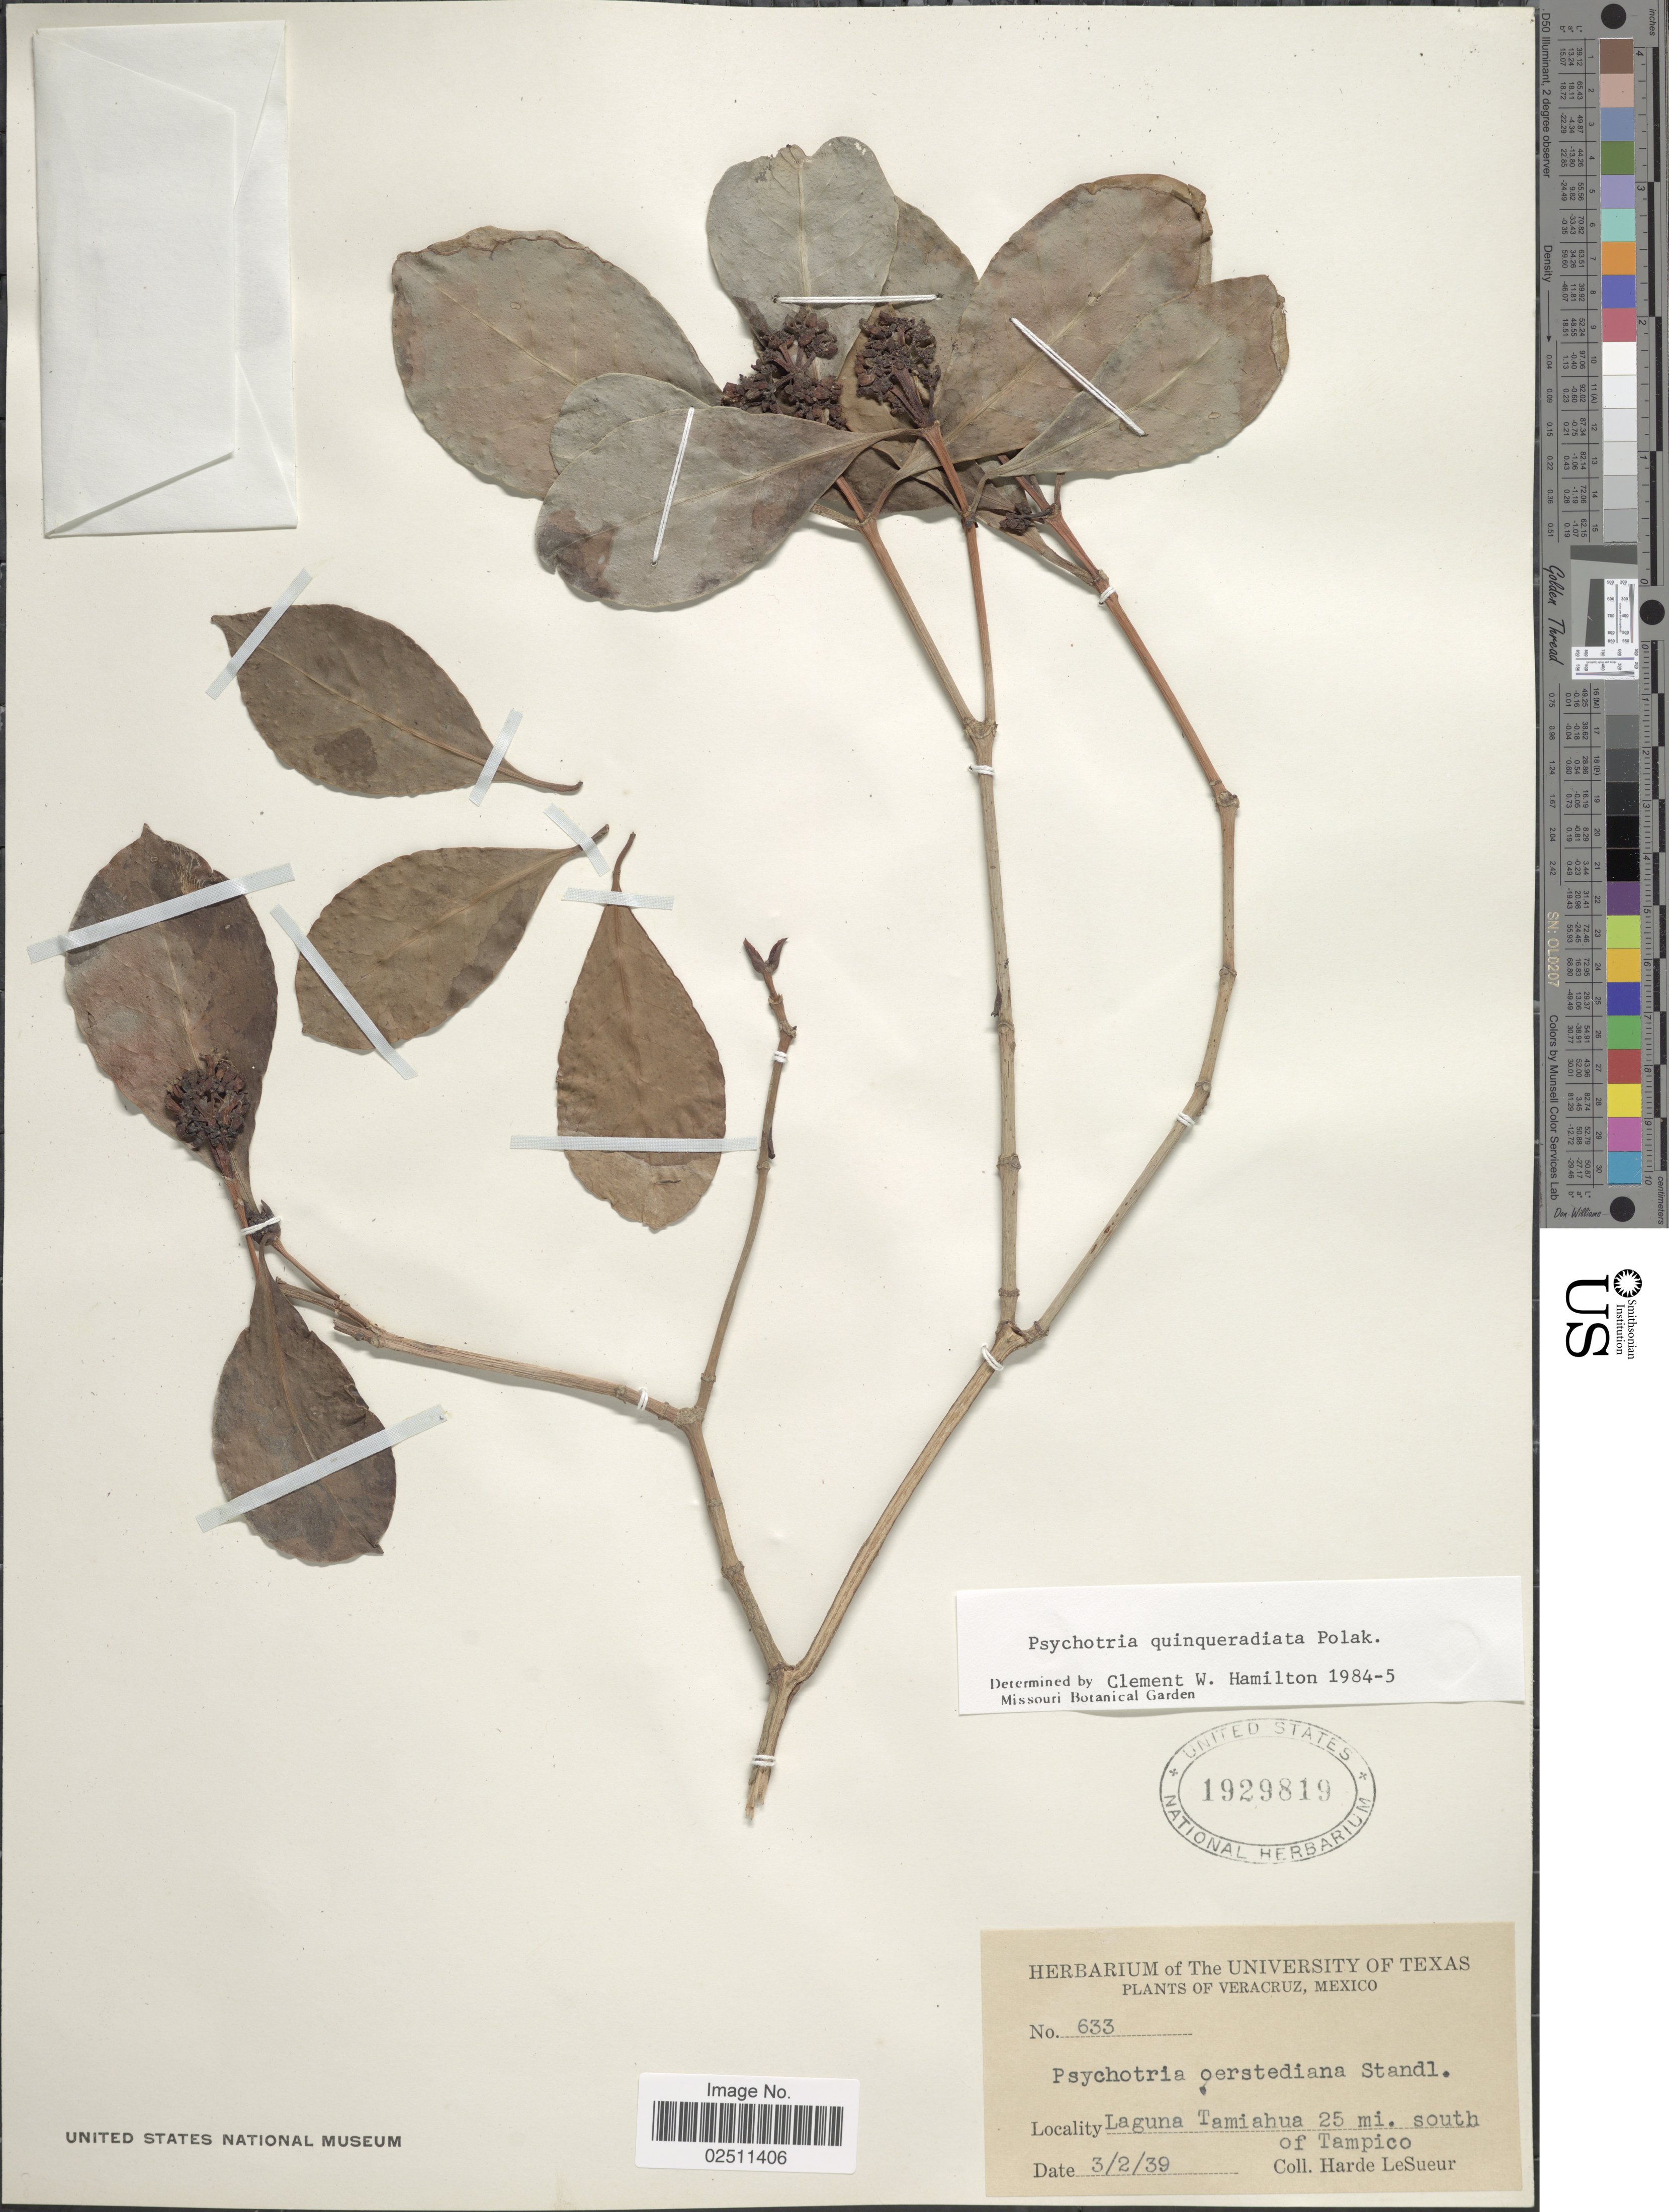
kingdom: Plantae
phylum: Tracheophyta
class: Magnoliopsida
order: Gentianales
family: Rubiaceae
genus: Psychotria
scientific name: Psychotria quinqueradiata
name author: Pol.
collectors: H. LeSueur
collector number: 633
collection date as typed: Transcribed d/m/y: 3/2/39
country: Mexico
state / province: Veracruz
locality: Veracruz. Laguna Tamiahua 25 mi. south of Tampico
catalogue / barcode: US 1929819